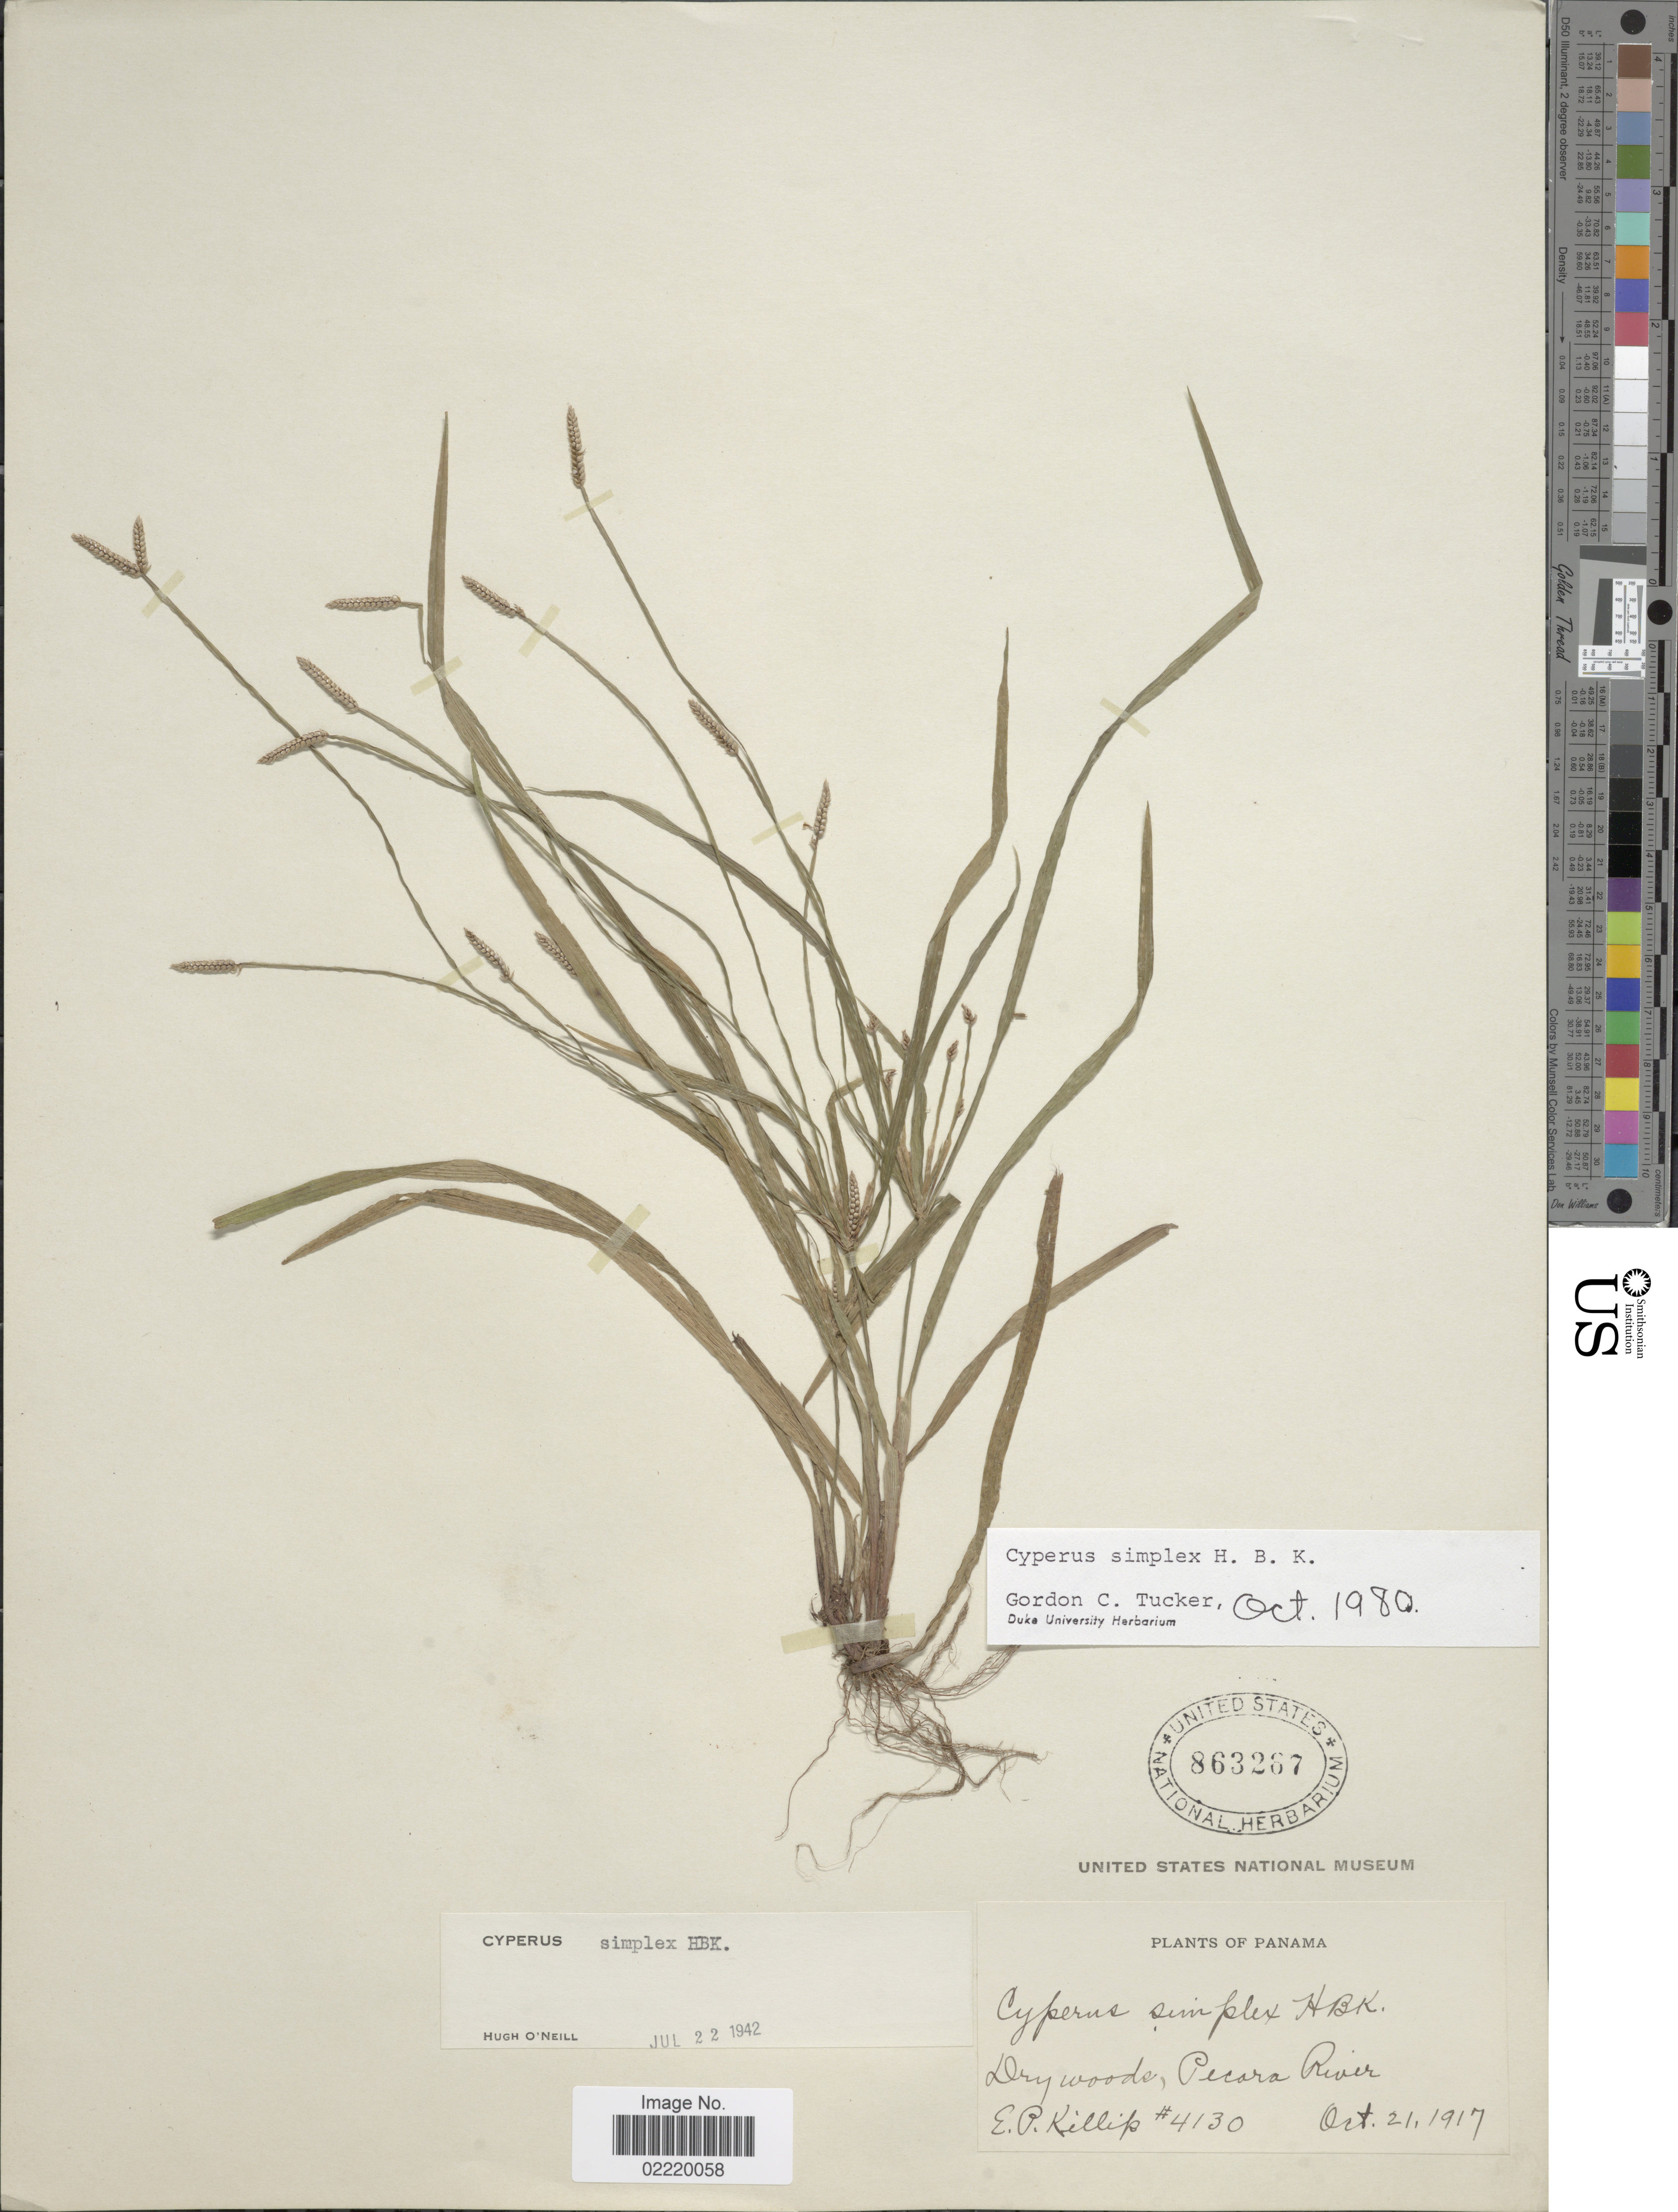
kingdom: Plantae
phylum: Tracheophyta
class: Liliopsida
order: Poales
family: Cyperaceae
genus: Cyperus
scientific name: Cyperus simplex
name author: Kunth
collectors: E. P. Killip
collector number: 4130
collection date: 1917-10-21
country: Panama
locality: Dry woods, Pecara River.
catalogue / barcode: US 863267